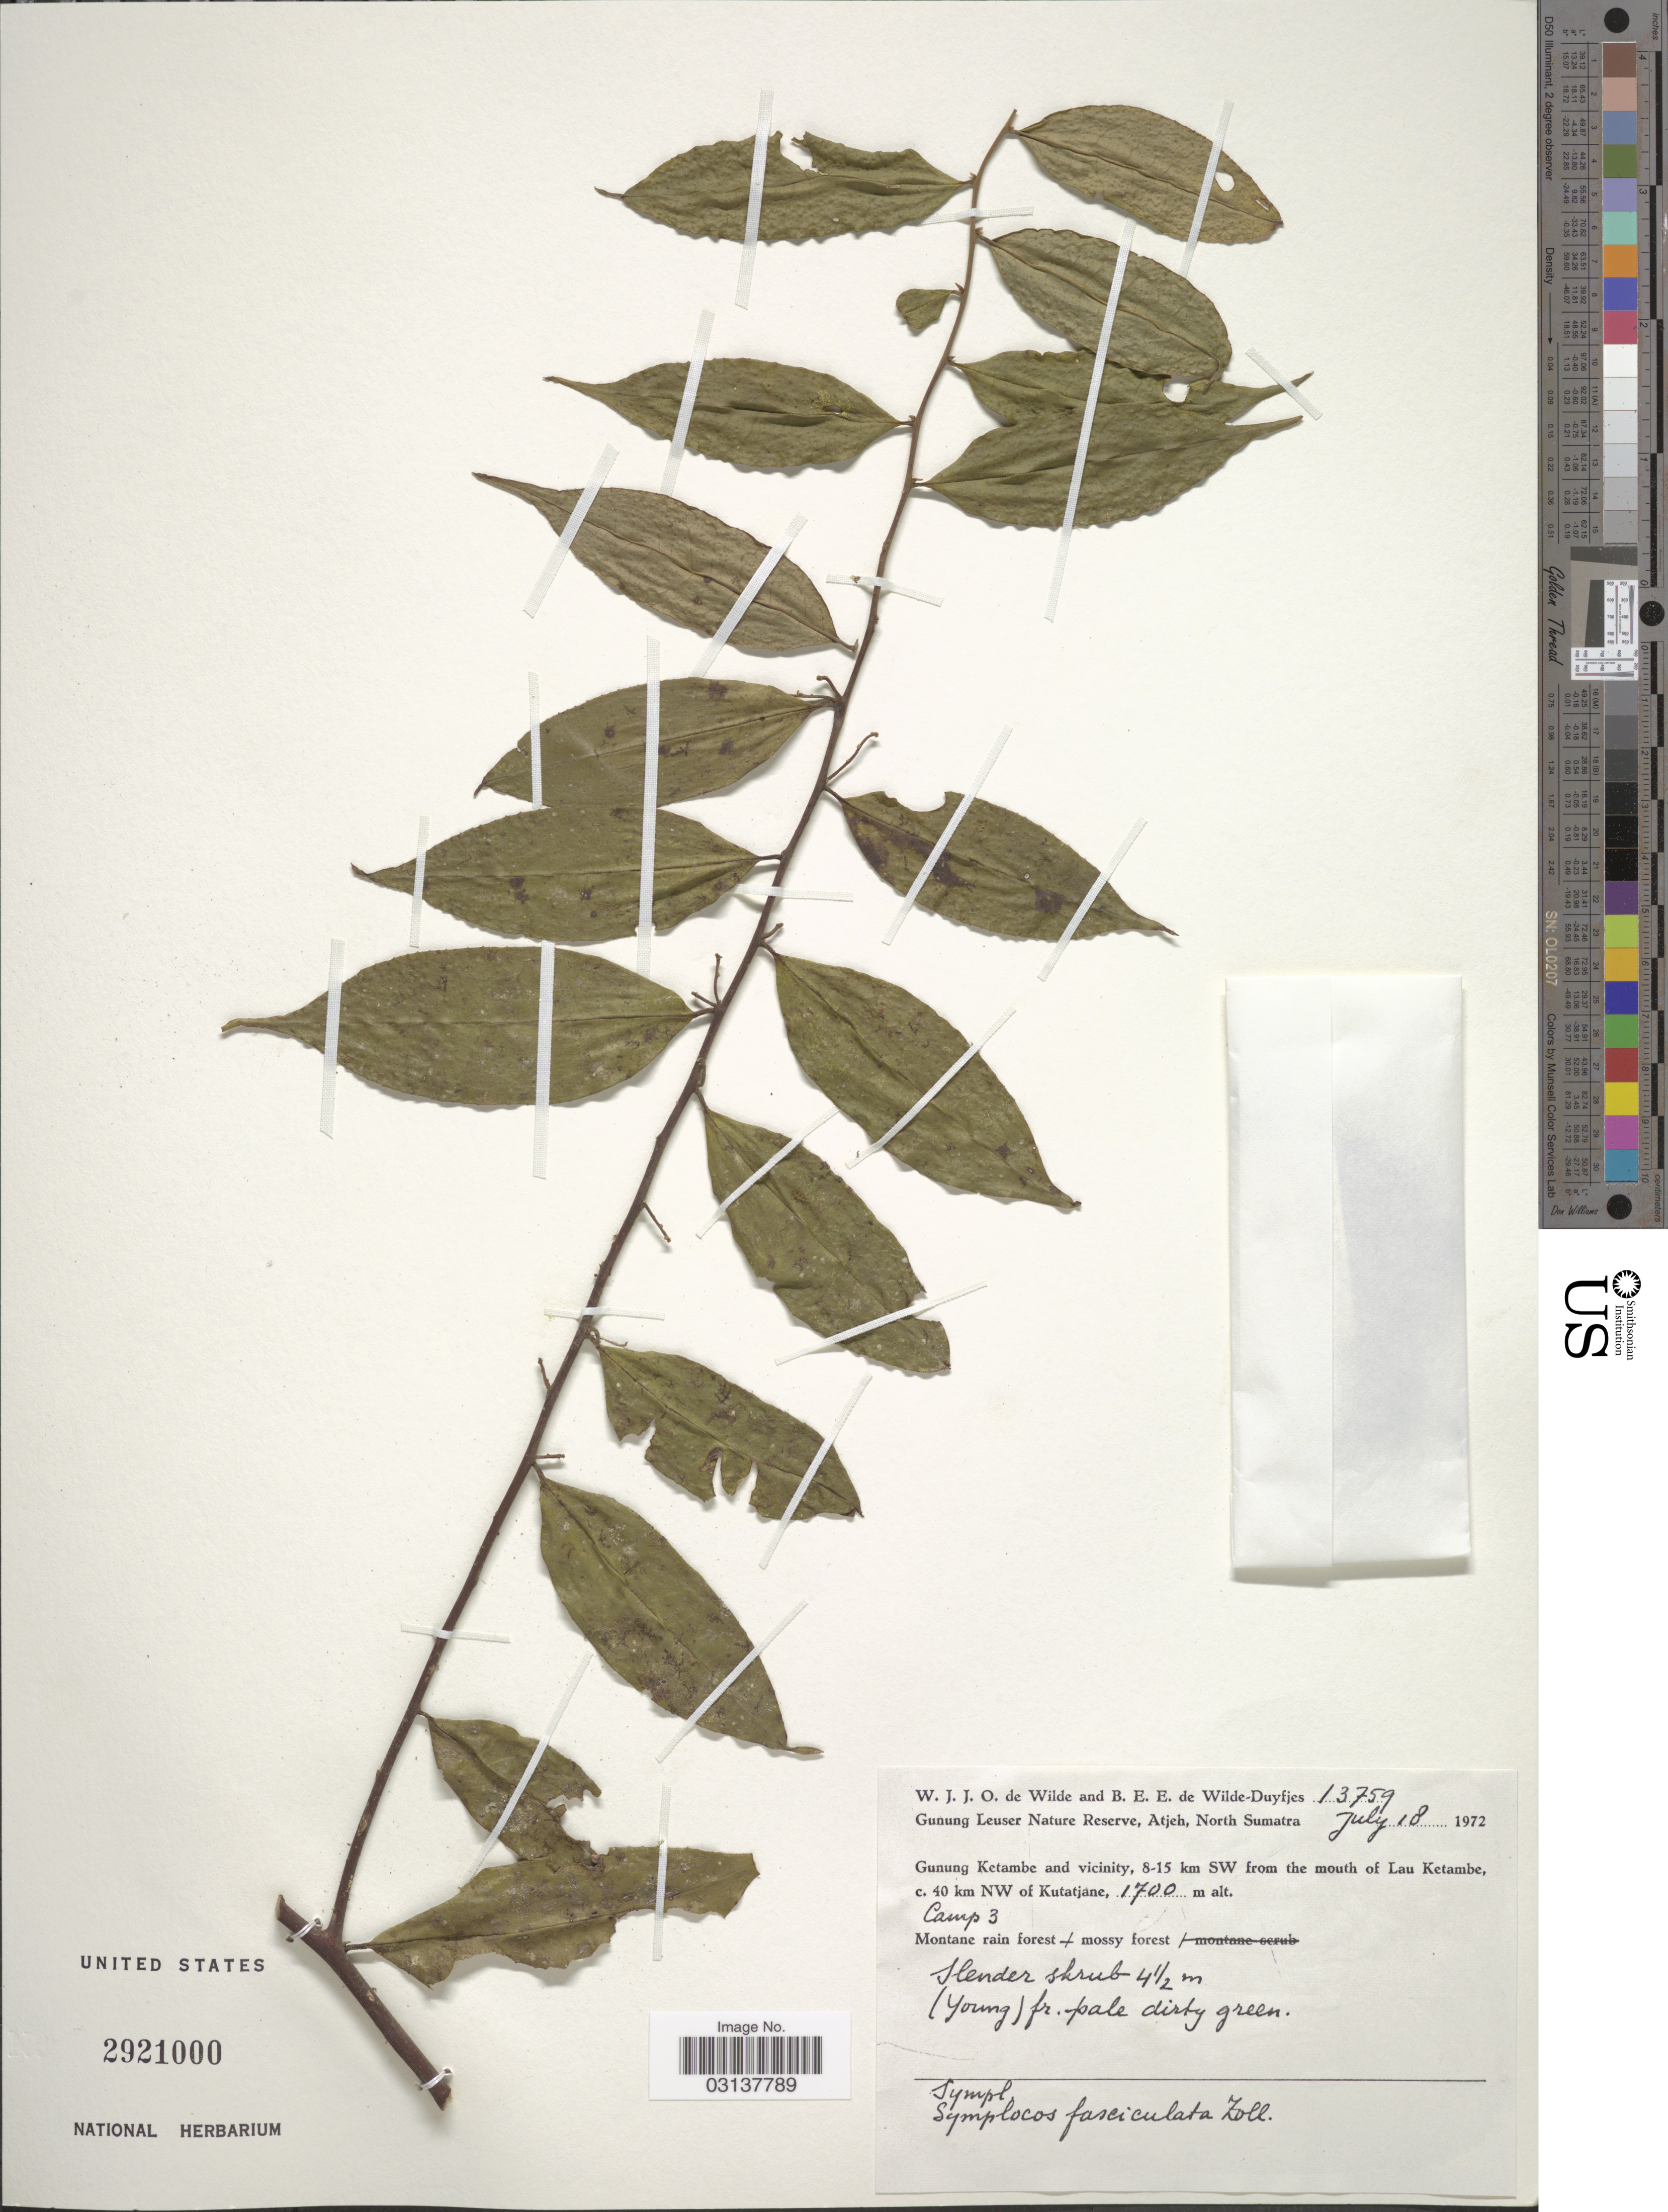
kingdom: Plantae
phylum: Tracheophyta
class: Magnoliopsida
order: Ericales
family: Symplocaceae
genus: Symplocos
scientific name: Symplocos fasciculata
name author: Zoll.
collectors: W. J. de Wilde & B. E. de Wilde-Duyfjes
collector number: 13759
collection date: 1972-07-18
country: Indonesia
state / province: Sumatra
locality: Gunung Leuser Nature Reserve, Atjeh, North Sumatra, Gunung Ketambe and vicinity, 8-15 km SW from the mouth of Lau Ketambe, c. 40 km NW of Kutatjane, Camp 3.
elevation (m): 1700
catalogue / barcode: US 2921000